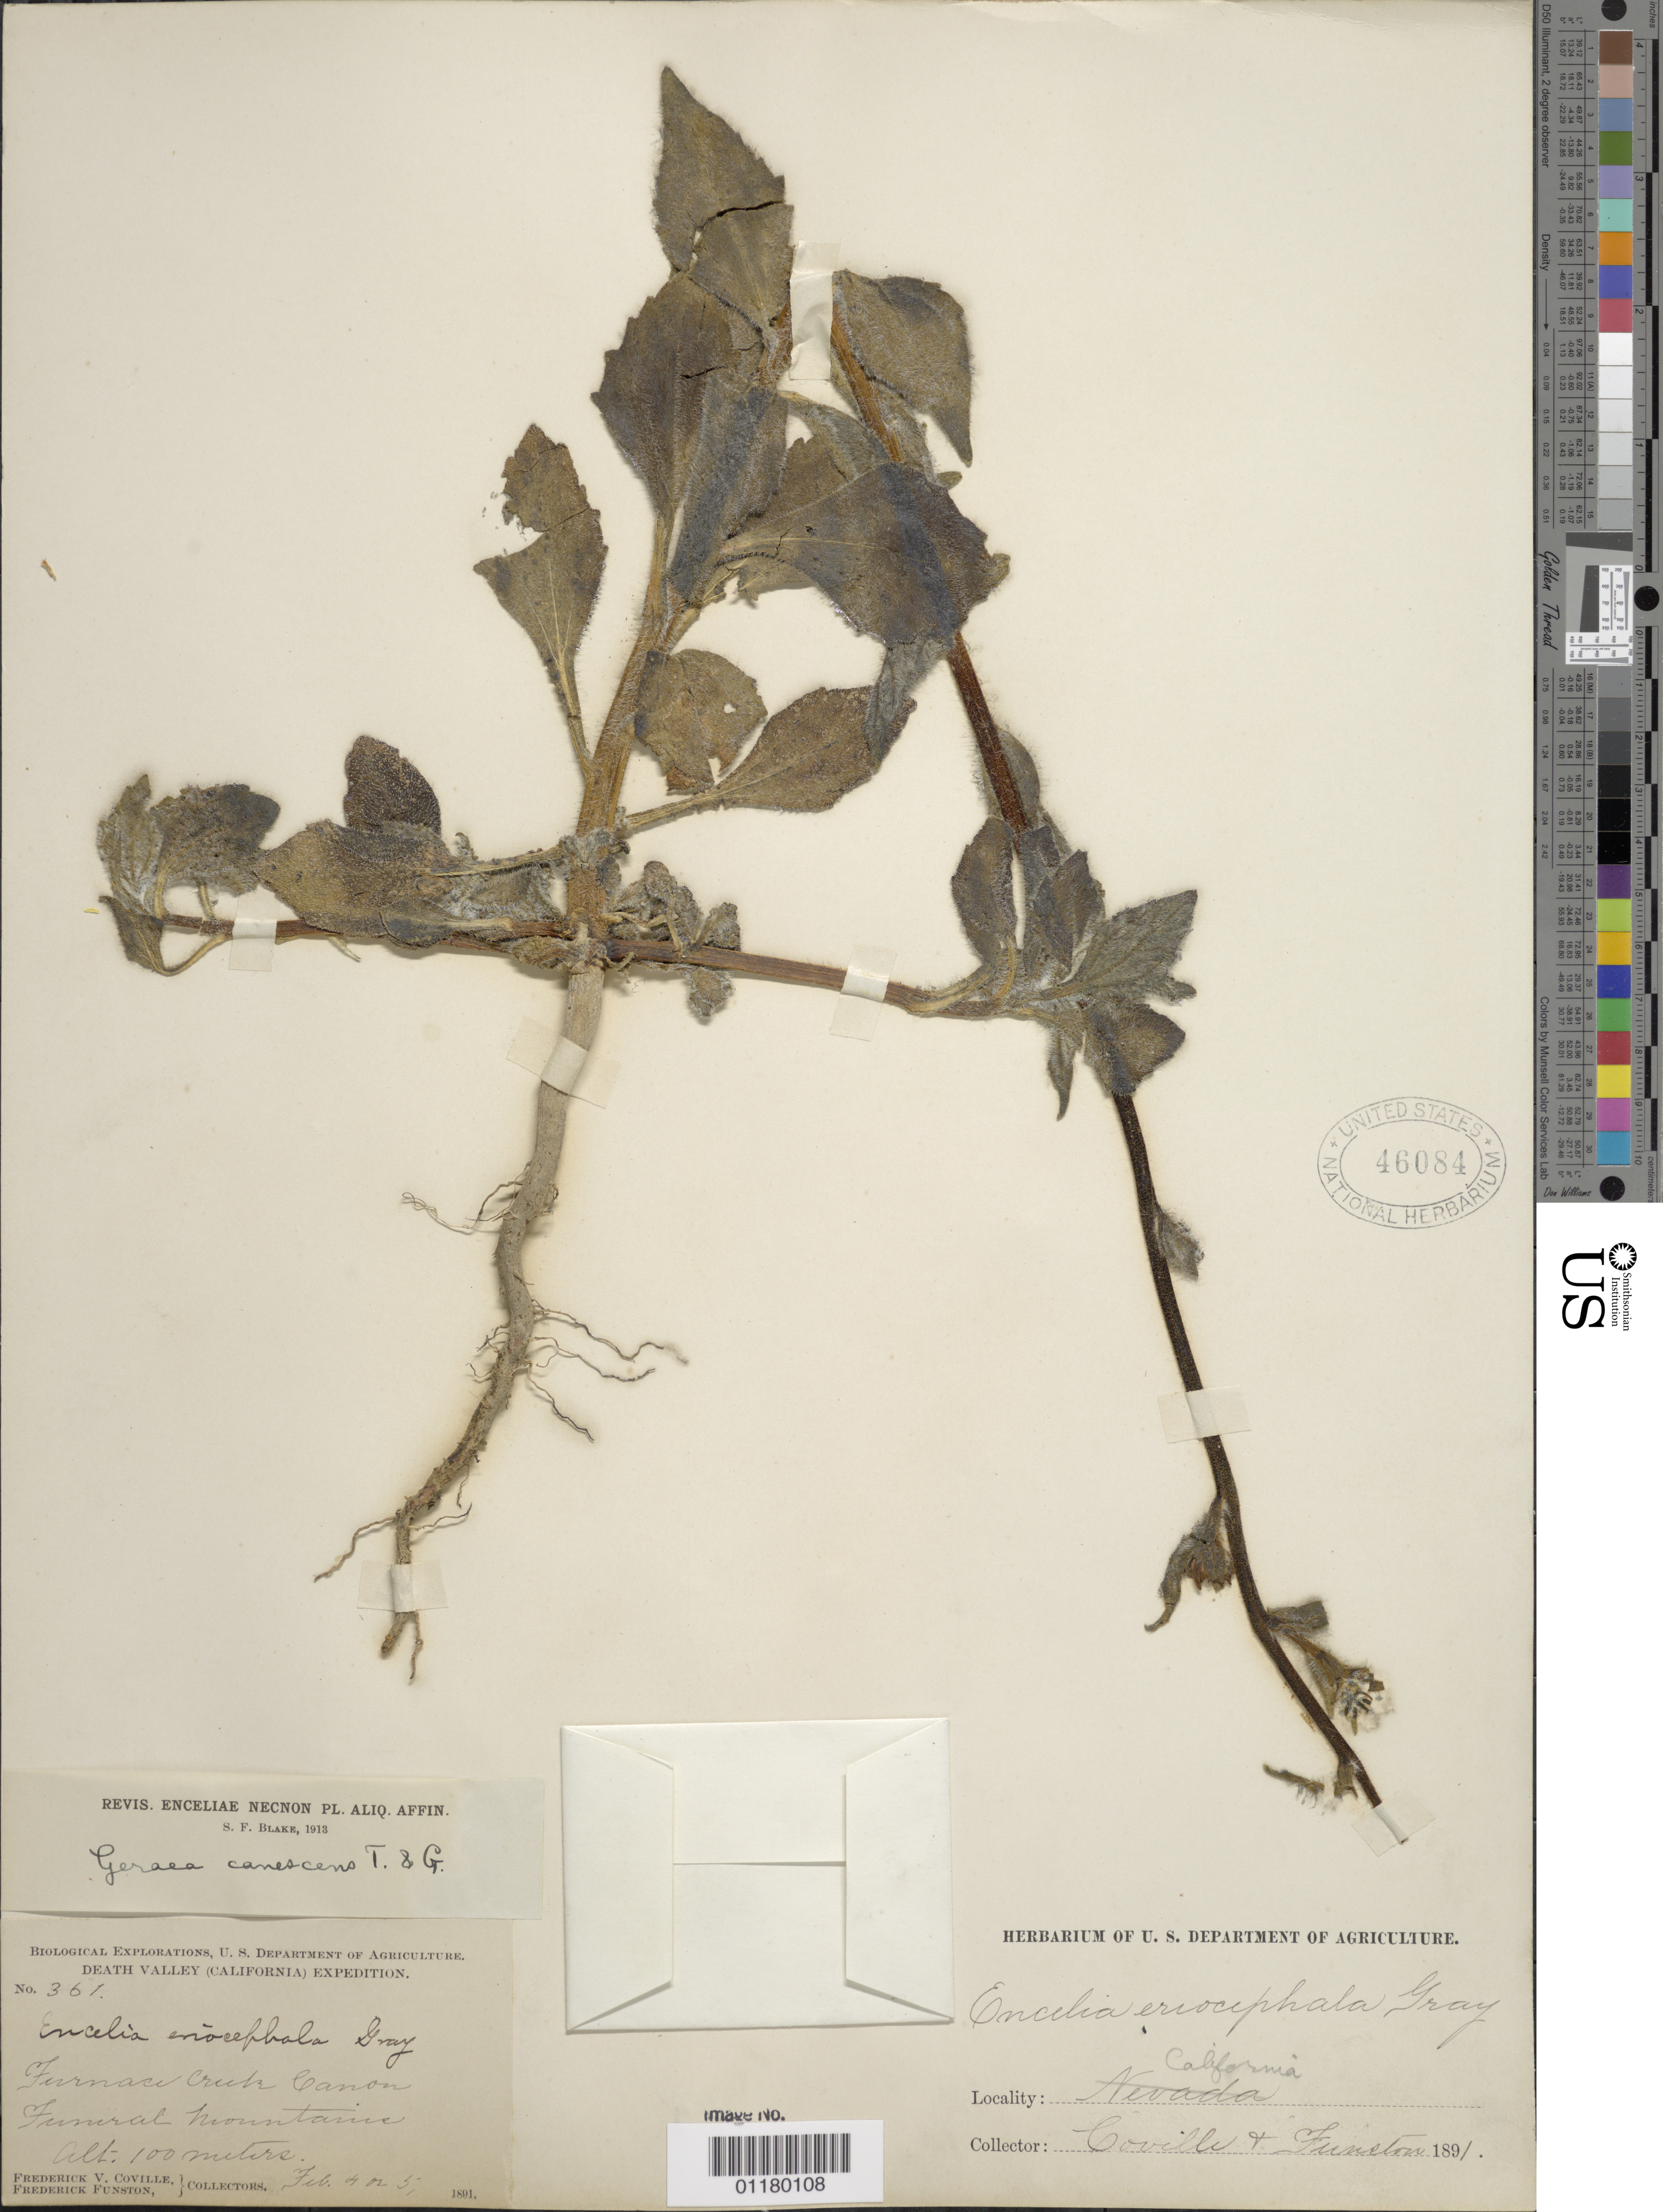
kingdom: Plantae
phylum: Tracheophyta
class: Magnoliopsida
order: Asterales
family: Asteraceae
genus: Geraea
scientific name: Geraea canescens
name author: Torr. & A. Gray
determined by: Blake, Sydney F.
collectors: F. V. Coville & F. Funston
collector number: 361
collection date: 1891-02-04 or 1891-02-05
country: United States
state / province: California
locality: Furnace Creek Canyon, Funeral Mountains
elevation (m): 100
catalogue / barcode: US 46084